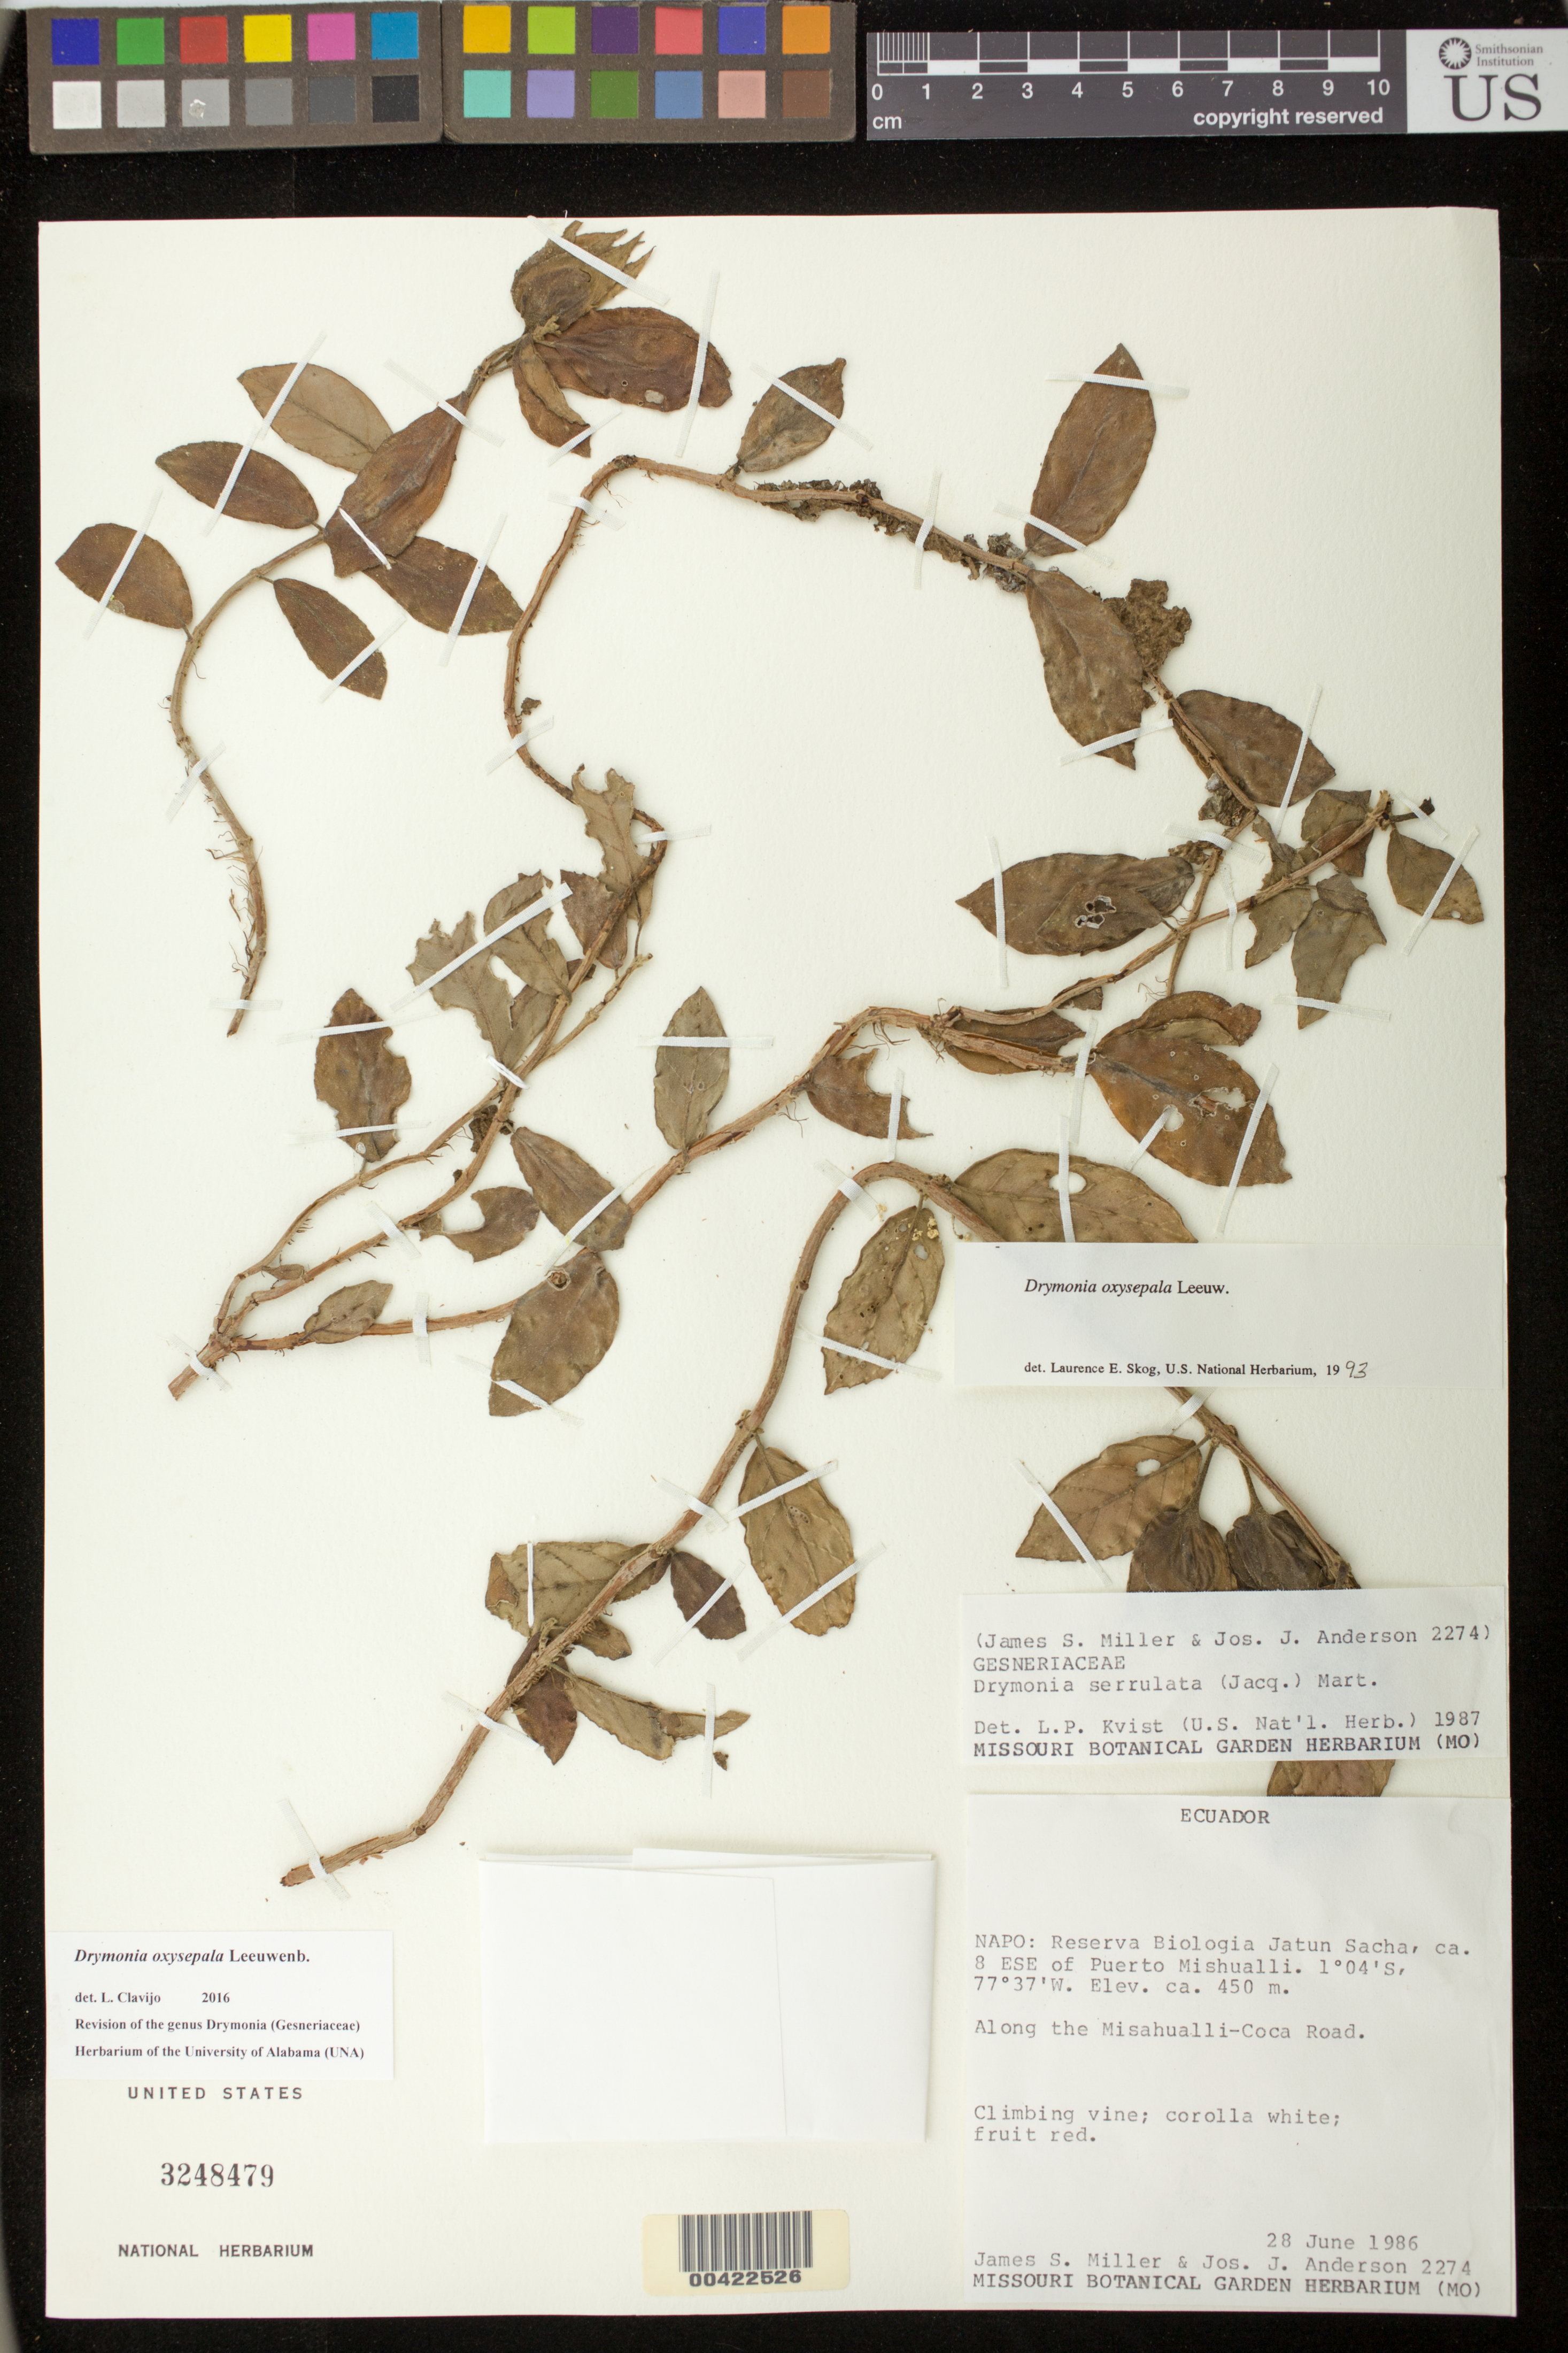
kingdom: Plantae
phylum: Tracheophyta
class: Magnoliopsida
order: Lamiales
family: Gesneriaceae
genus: Drymonia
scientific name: Drymonia oxysepala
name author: Leeuwenb.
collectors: J. S. Miller & J. Anderson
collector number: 2274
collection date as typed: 28 Jun 1986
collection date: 1986-06-28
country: Ecuador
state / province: Napo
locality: Jatun Sacha Botanical Reserve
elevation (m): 450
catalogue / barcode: US 3248479